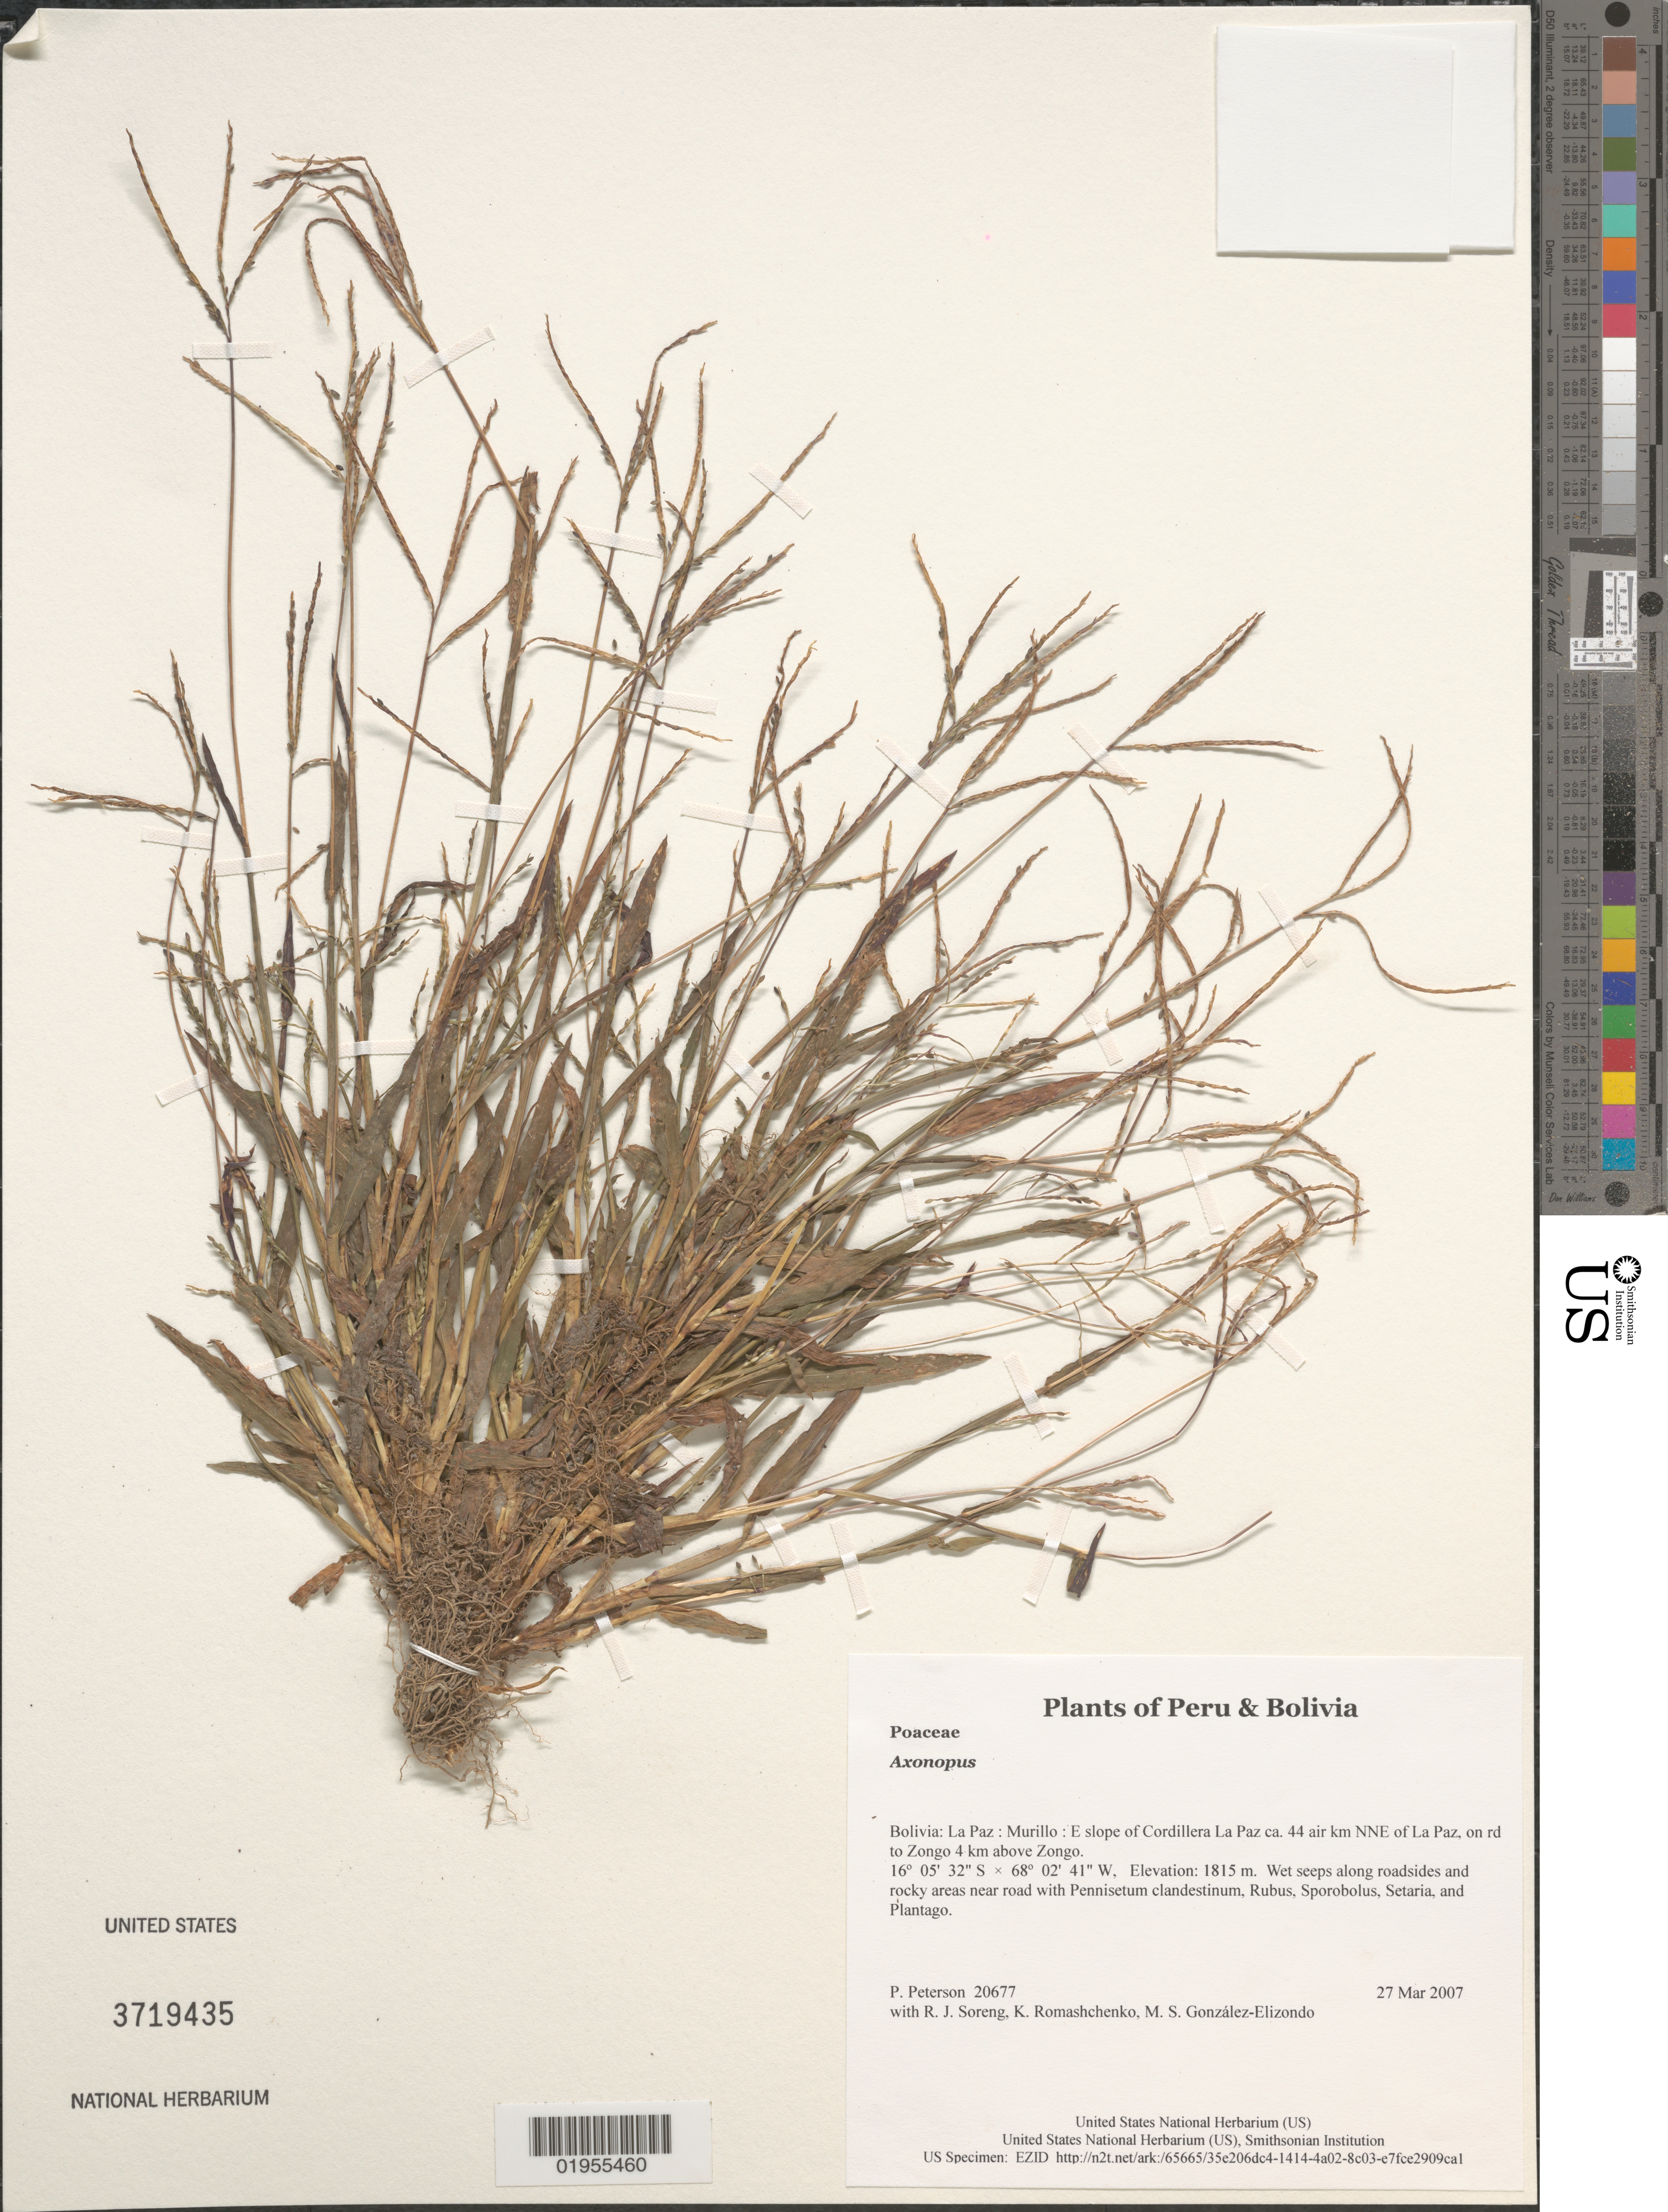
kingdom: Plantae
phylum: Tracheophyta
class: Liliopsida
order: Poales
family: Poaceae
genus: Axonopus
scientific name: Axonopus sp.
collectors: P. M. Peterson, R. J. Soreng, K. Romashchenko & M. S. González-Elizondo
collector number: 20677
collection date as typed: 27 Mar 2007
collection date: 2007-03-27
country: Bolivia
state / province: La Paz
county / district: Murillo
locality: E slope of Cordillera La Paz ca. 44 air km NNE of La Paz, on rd to Zongo 4 km above Zongo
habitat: Wet seeps along roadsides and rocky areas near road with Pennisetum clandestinum, Rubus, Sporobolus, Setaria, and Plantago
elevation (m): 1815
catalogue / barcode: US 3719435